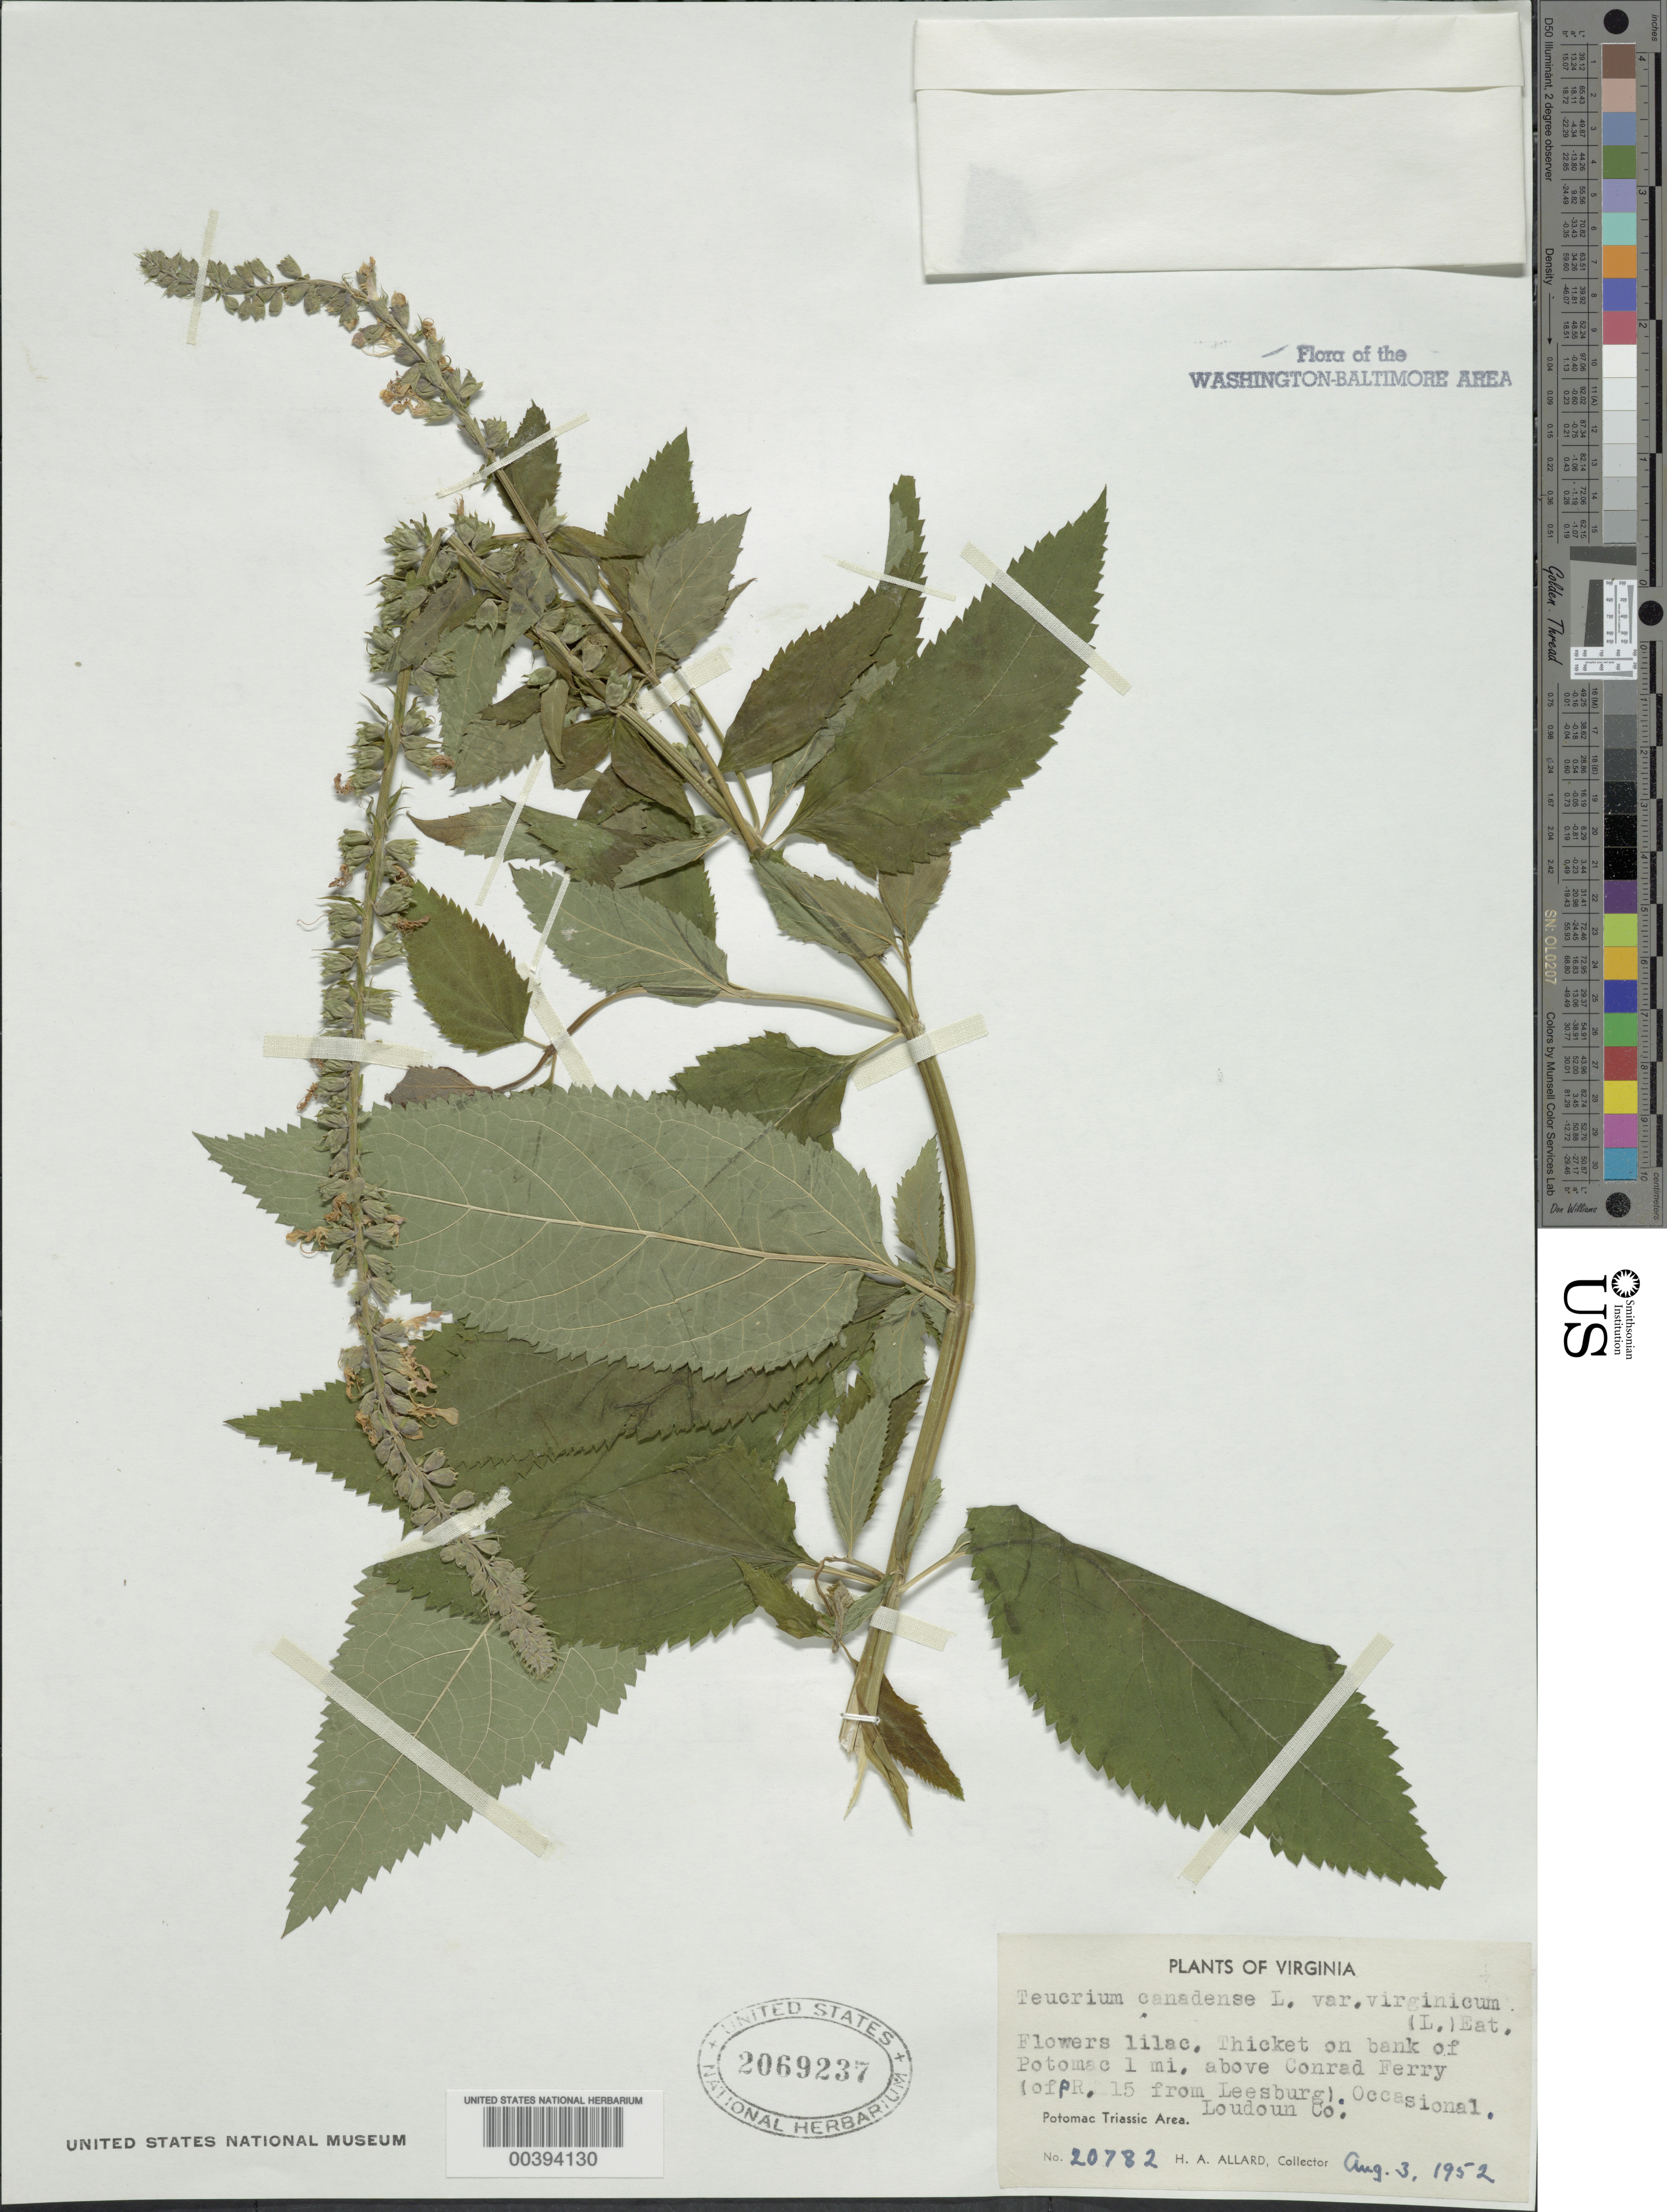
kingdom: Plantae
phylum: Tracheophyta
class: Magnoliopsida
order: Lamiales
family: Lamiaceae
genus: Teucrium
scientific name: Teucrium canadense var. virginicum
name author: L.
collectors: H. A. Allard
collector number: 20782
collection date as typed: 03 Aug 1952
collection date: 1952-08-03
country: United States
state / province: Virginia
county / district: Loudoun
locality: Potomac bank above Conrad Ferry Off Route 15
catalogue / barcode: US 2069237